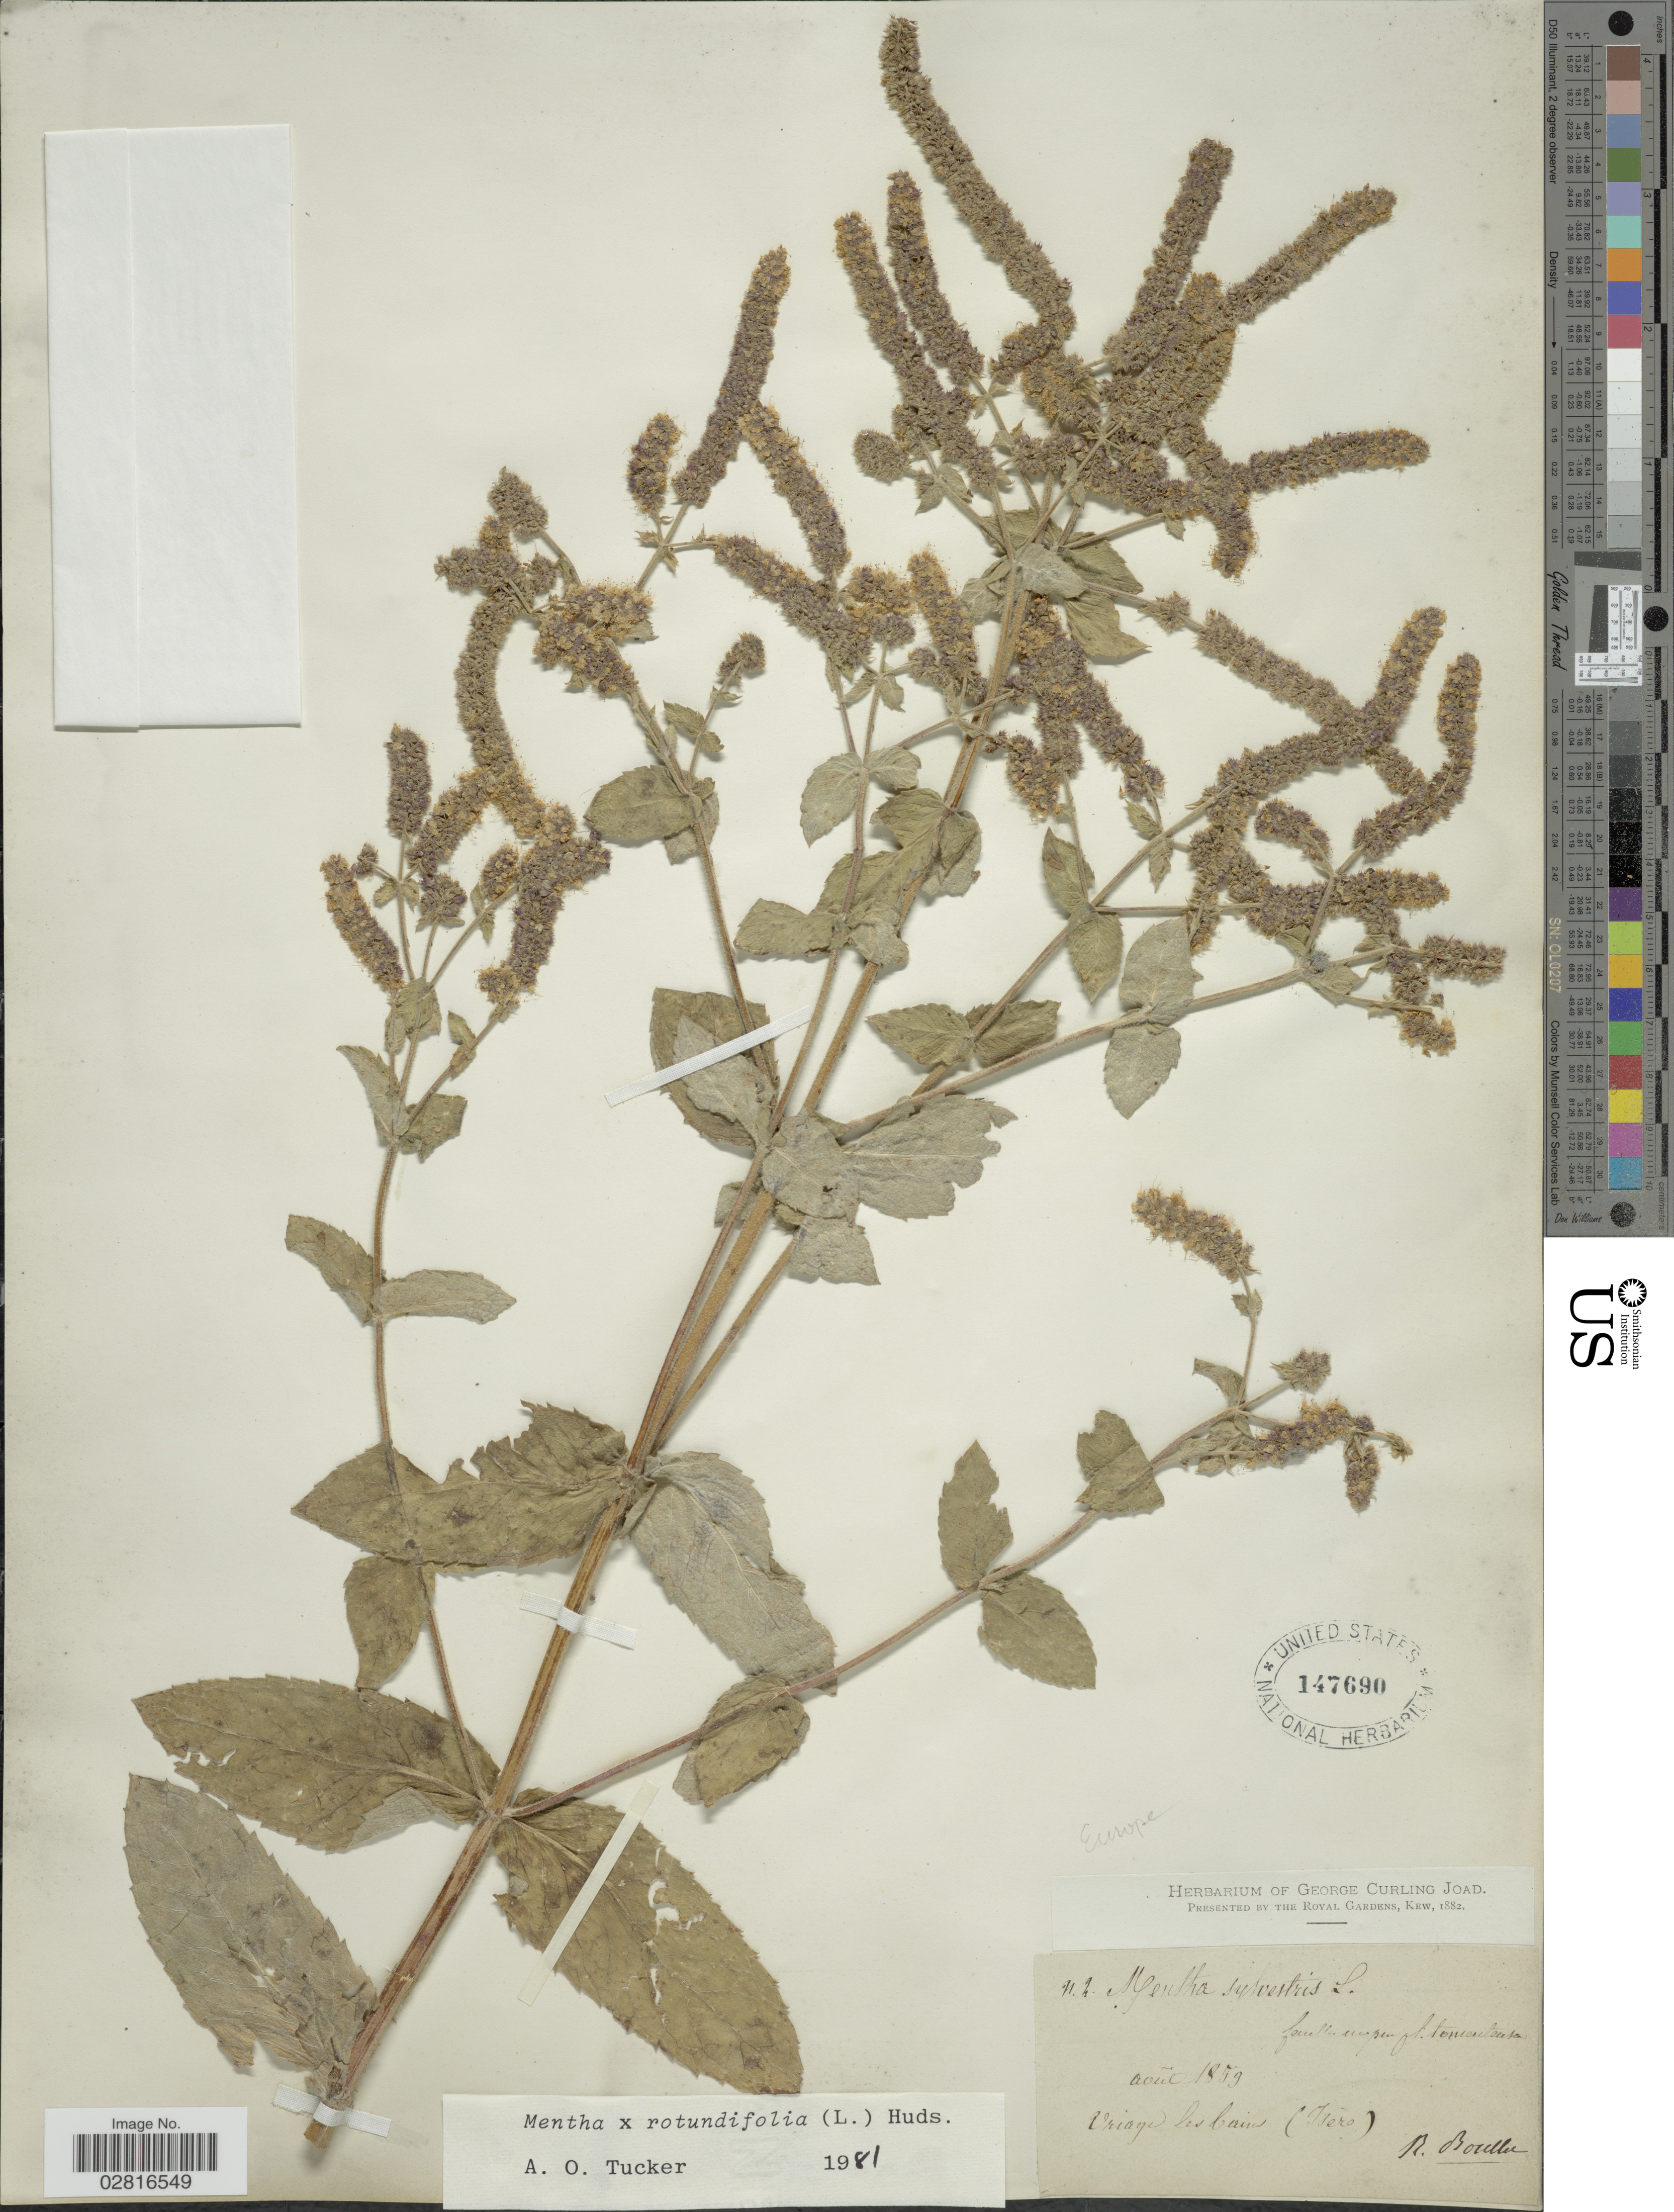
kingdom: Plantae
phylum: Tracheophyta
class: Magnoliopsida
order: Lamiales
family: Lamiaceae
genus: Mentha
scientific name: Mentha rotundifolia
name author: (L.) Huds.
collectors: R. Boulter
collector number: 4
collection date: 1859-08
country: France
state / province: Auvergne-Rhône-Alpes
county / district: Isère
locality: Europe. Vriage les bains (Isère)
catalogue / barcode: US 147690